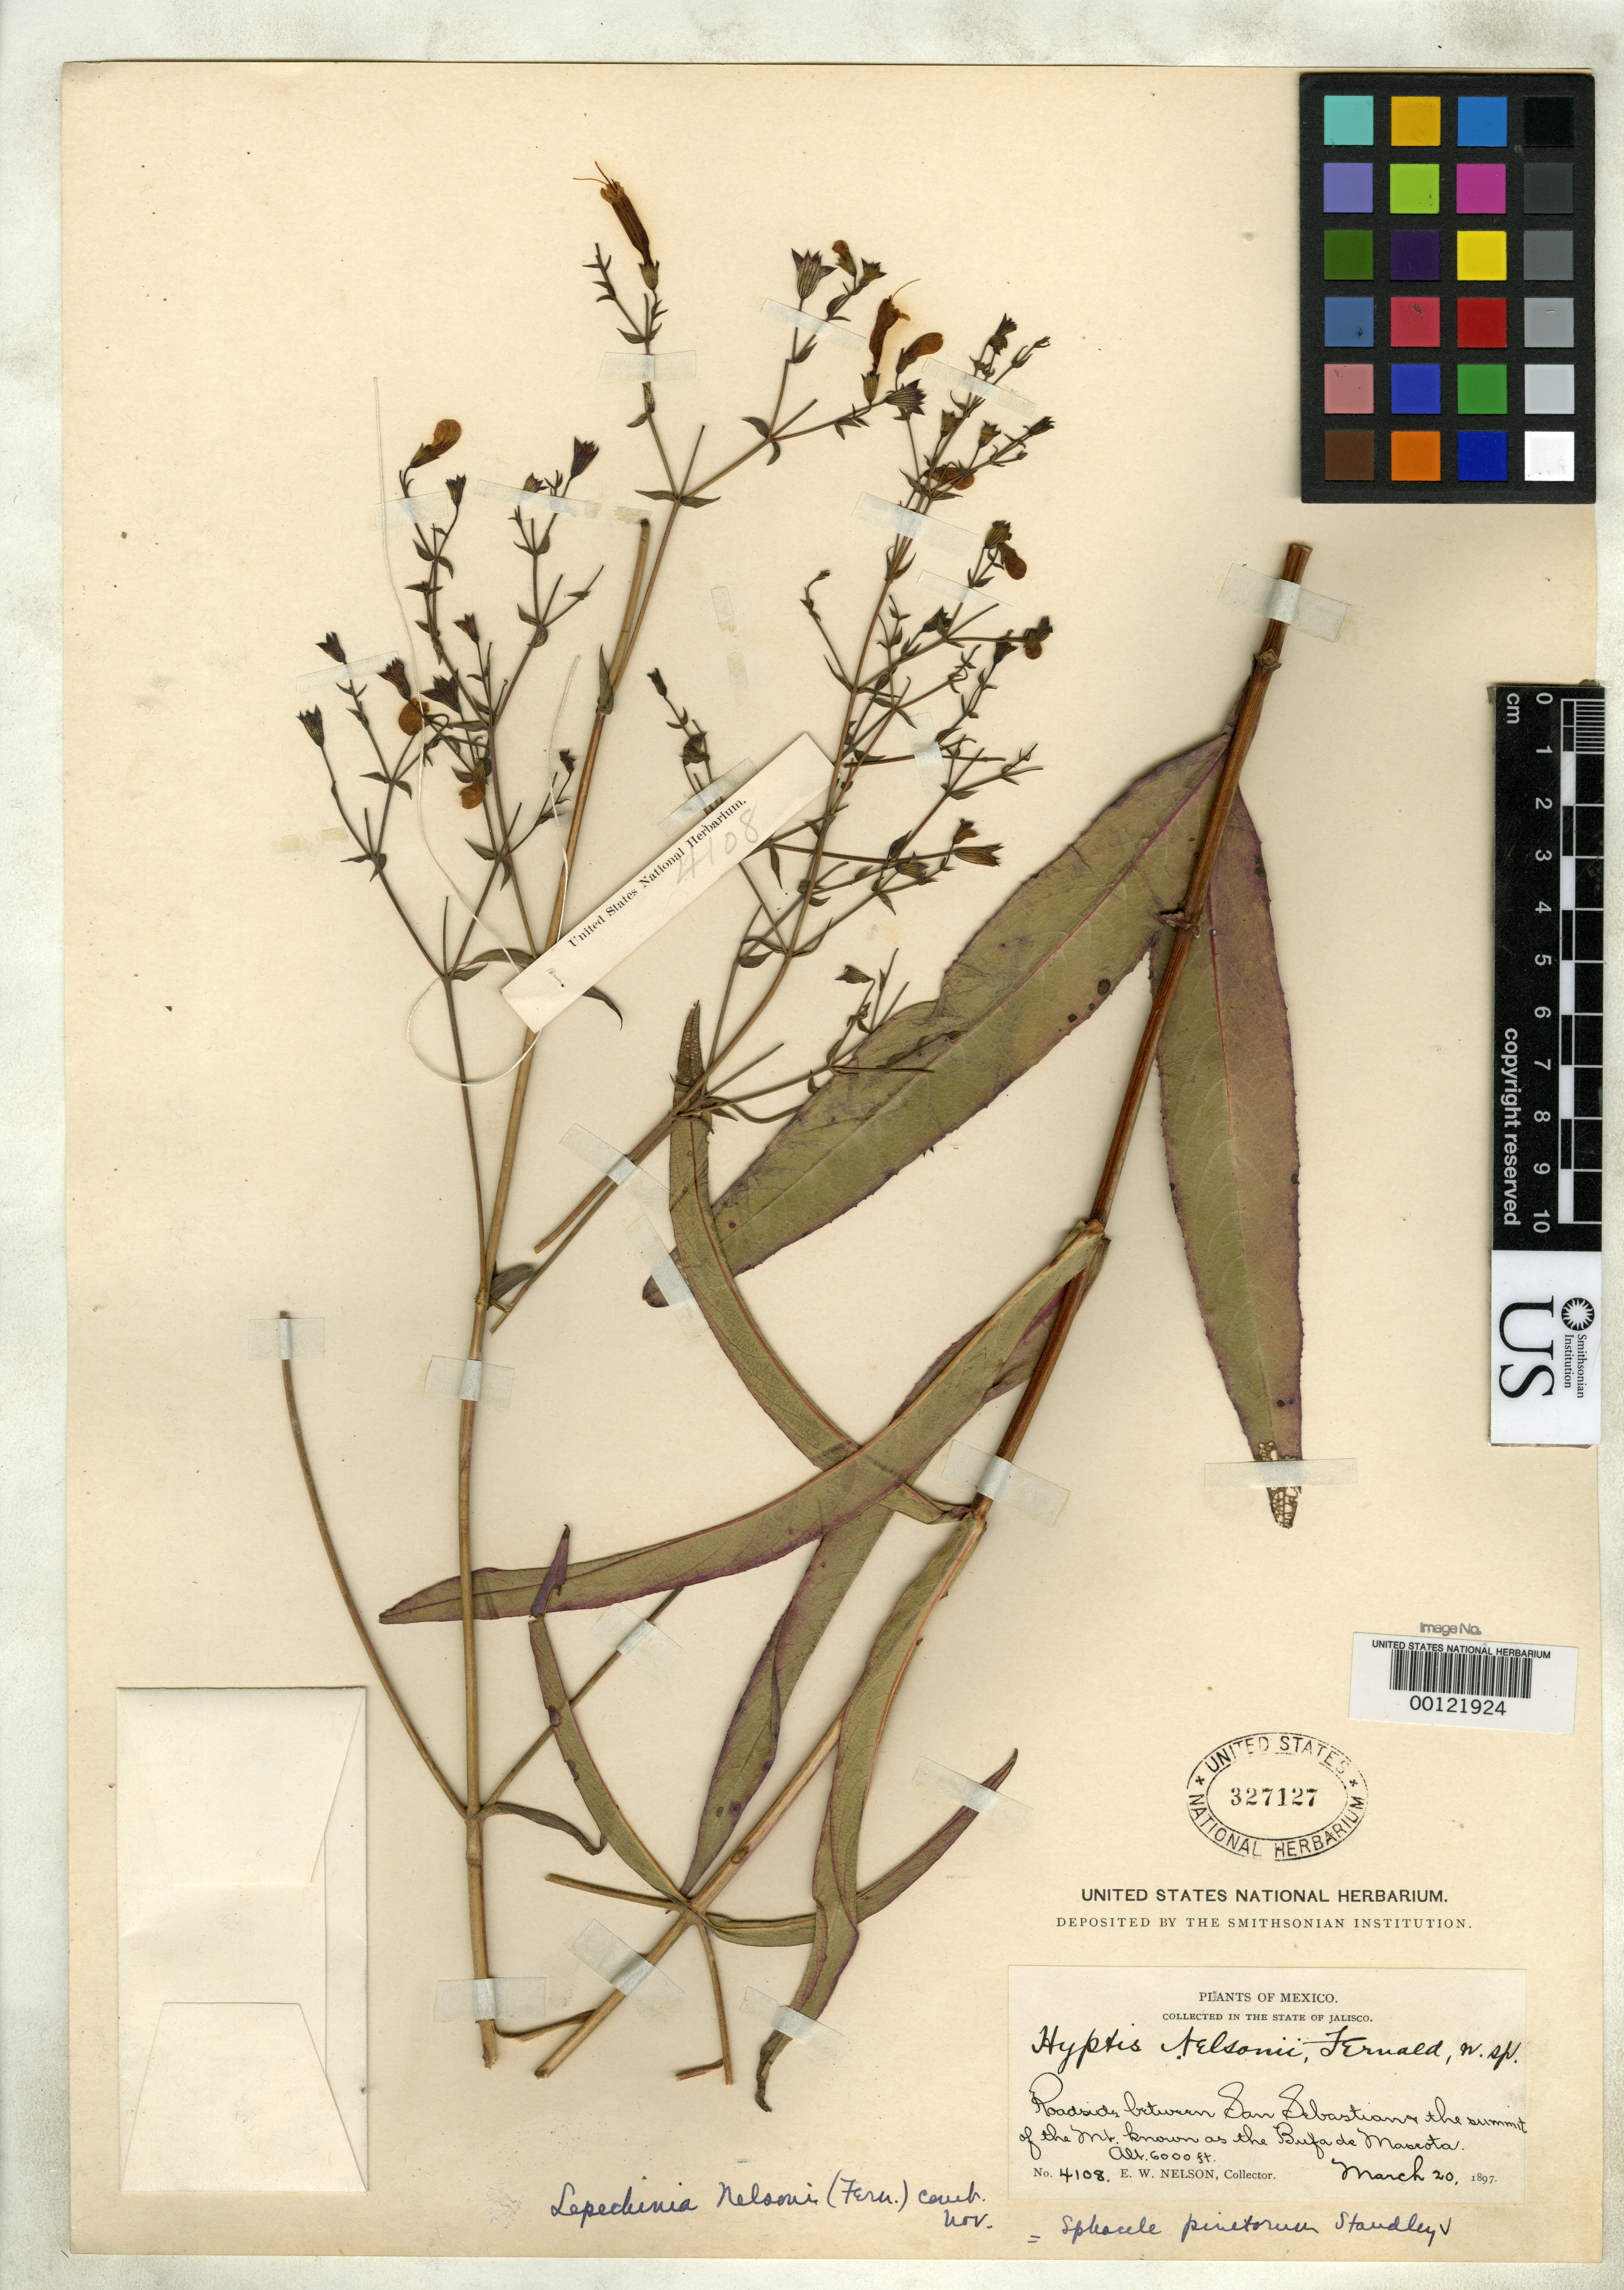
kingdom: Plantae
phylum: Tracheophyta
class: Magnoliopsida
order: Lamiales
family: Lamiaceae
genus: Hyptis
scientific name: Hyptis nelsonii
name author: Fernald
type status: Isotype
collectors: E. W. Nelson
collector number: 4108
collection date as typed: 20 Mar 1897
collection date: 1897-03-20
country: Mexico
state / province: Jalisco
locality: Above San Sebastian.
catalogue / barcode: US 327127